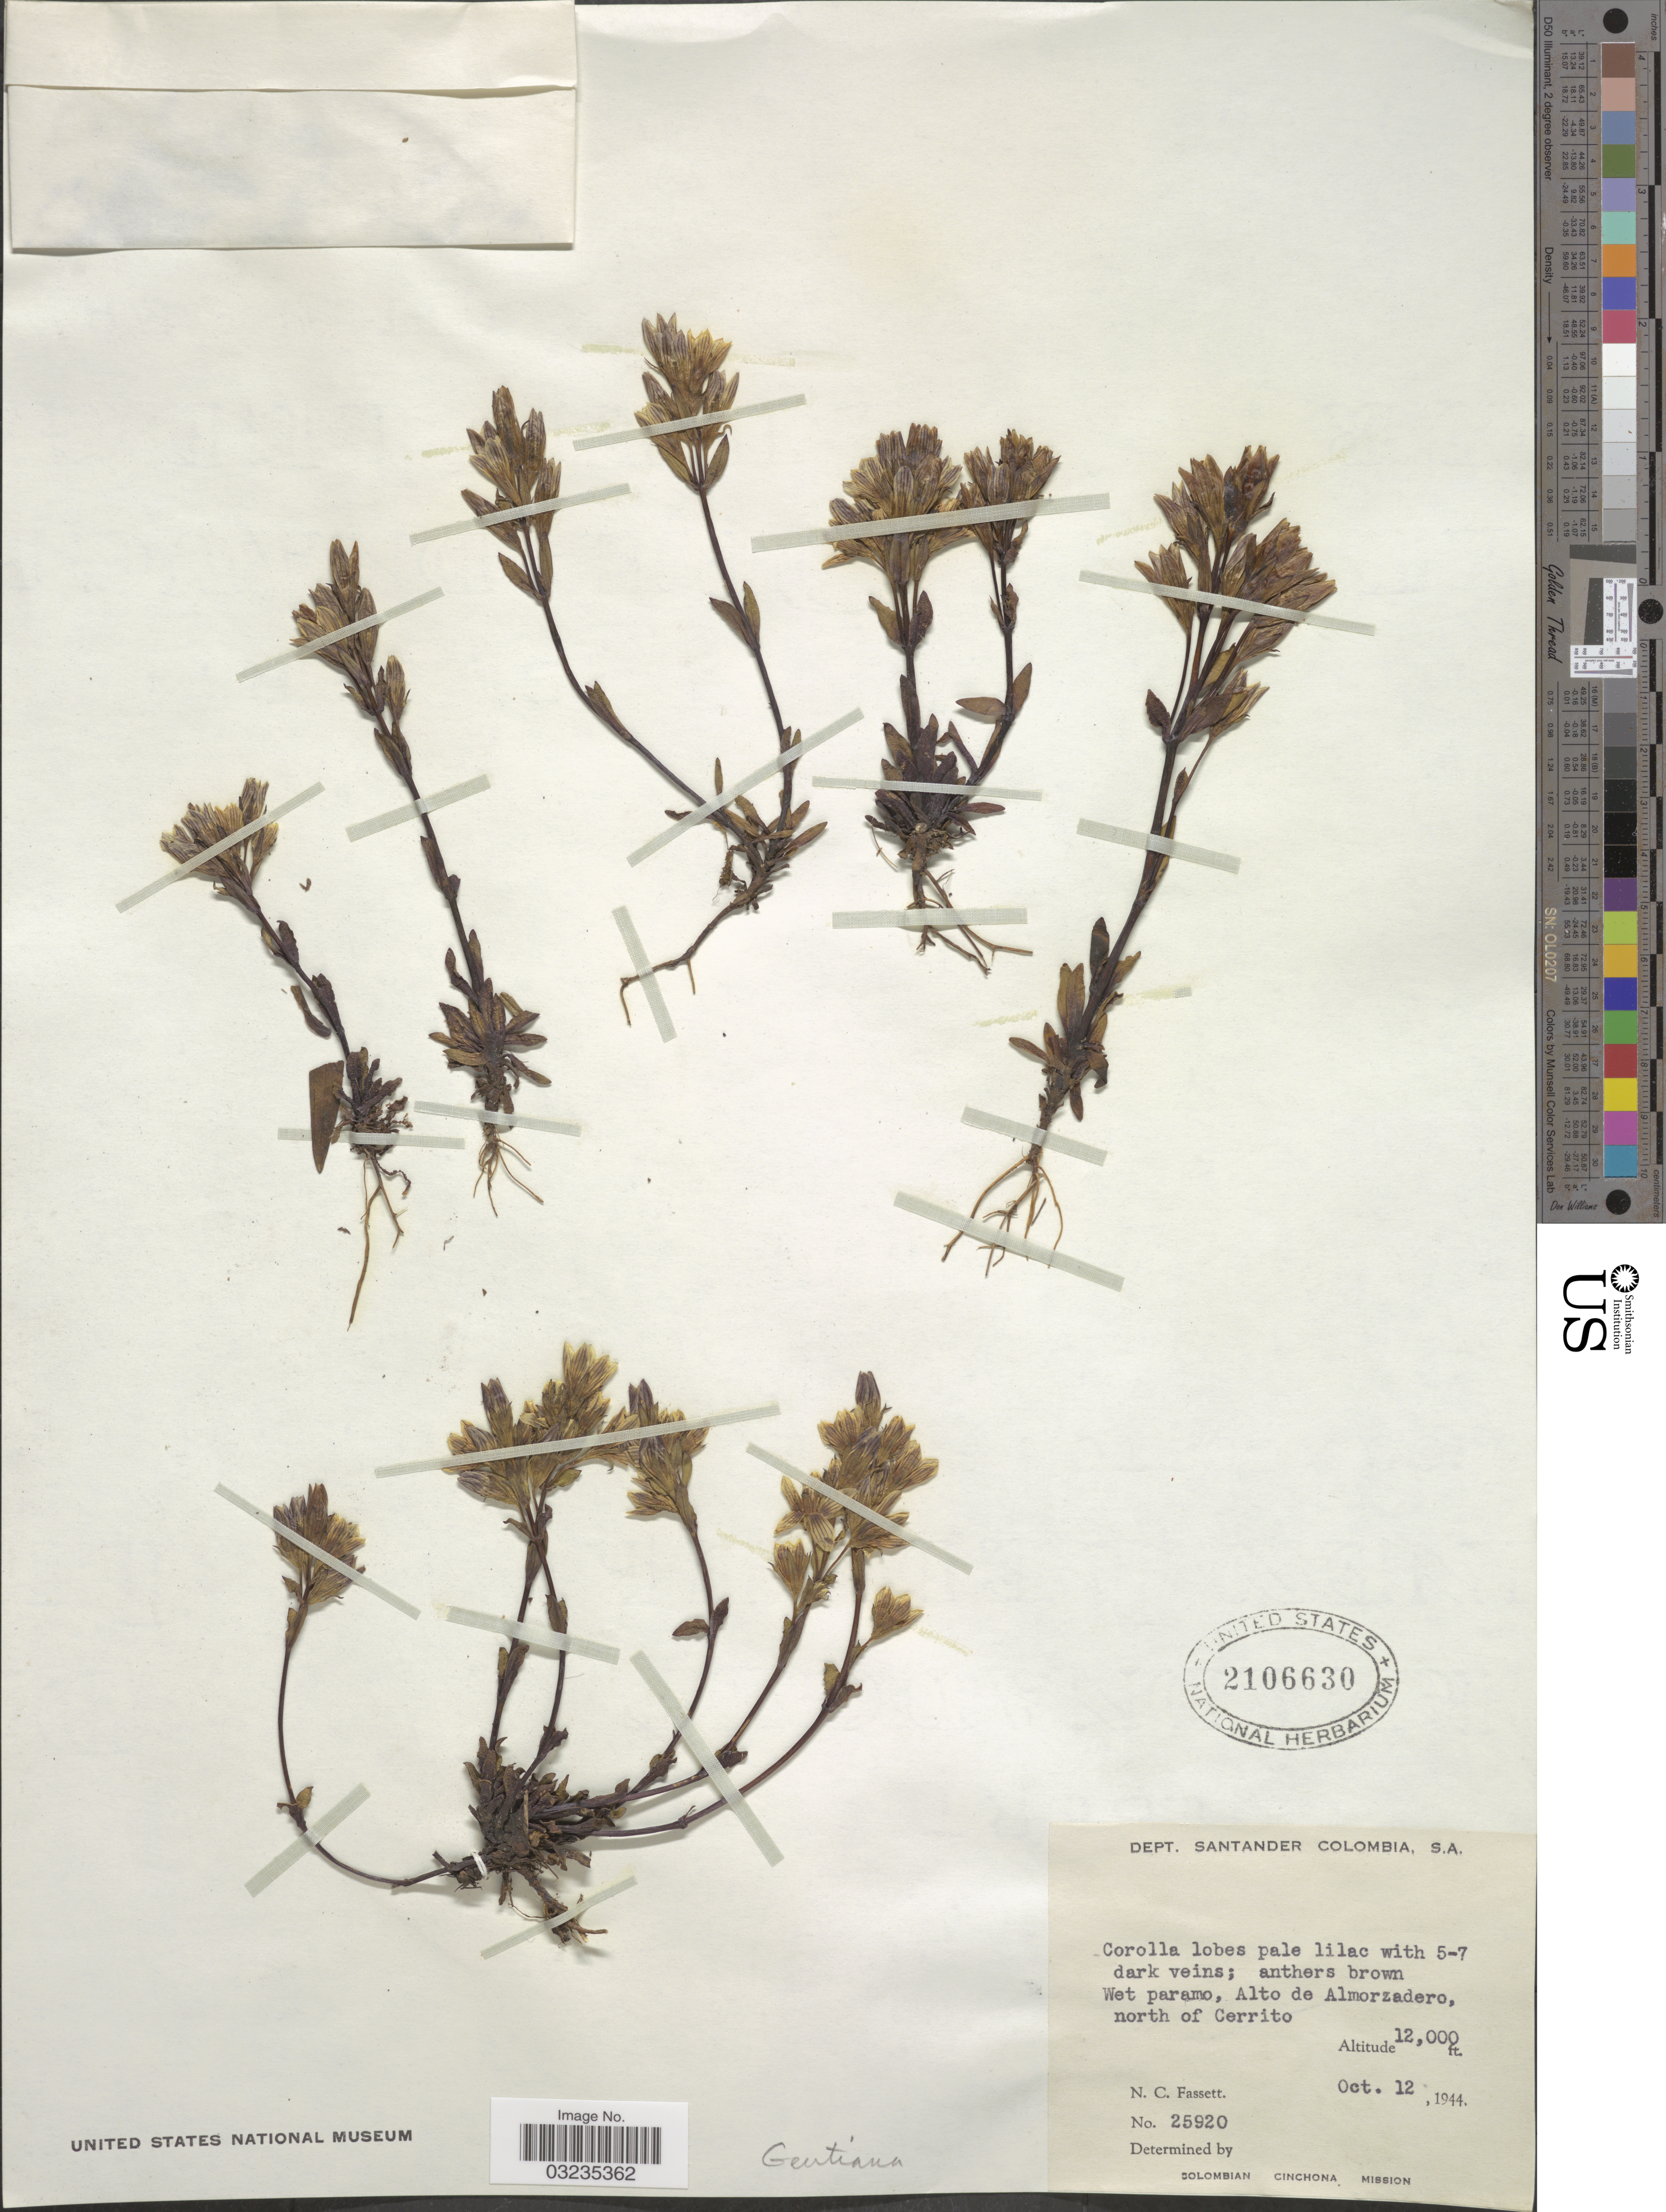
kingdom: Plantae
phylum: Tracheophyta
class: Magnoliopsida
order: Gentianales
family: Gentianaceae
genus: Gentiana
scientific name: Gentiana sp.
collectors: N. C. Fassett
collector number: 25920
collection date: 1944-10-12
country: Colombia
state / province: Santander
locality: Dept. Santander. Wet paramo, Alto de Almorzadero, north of Cerrito.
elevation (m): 3658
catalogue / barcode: US 2106630